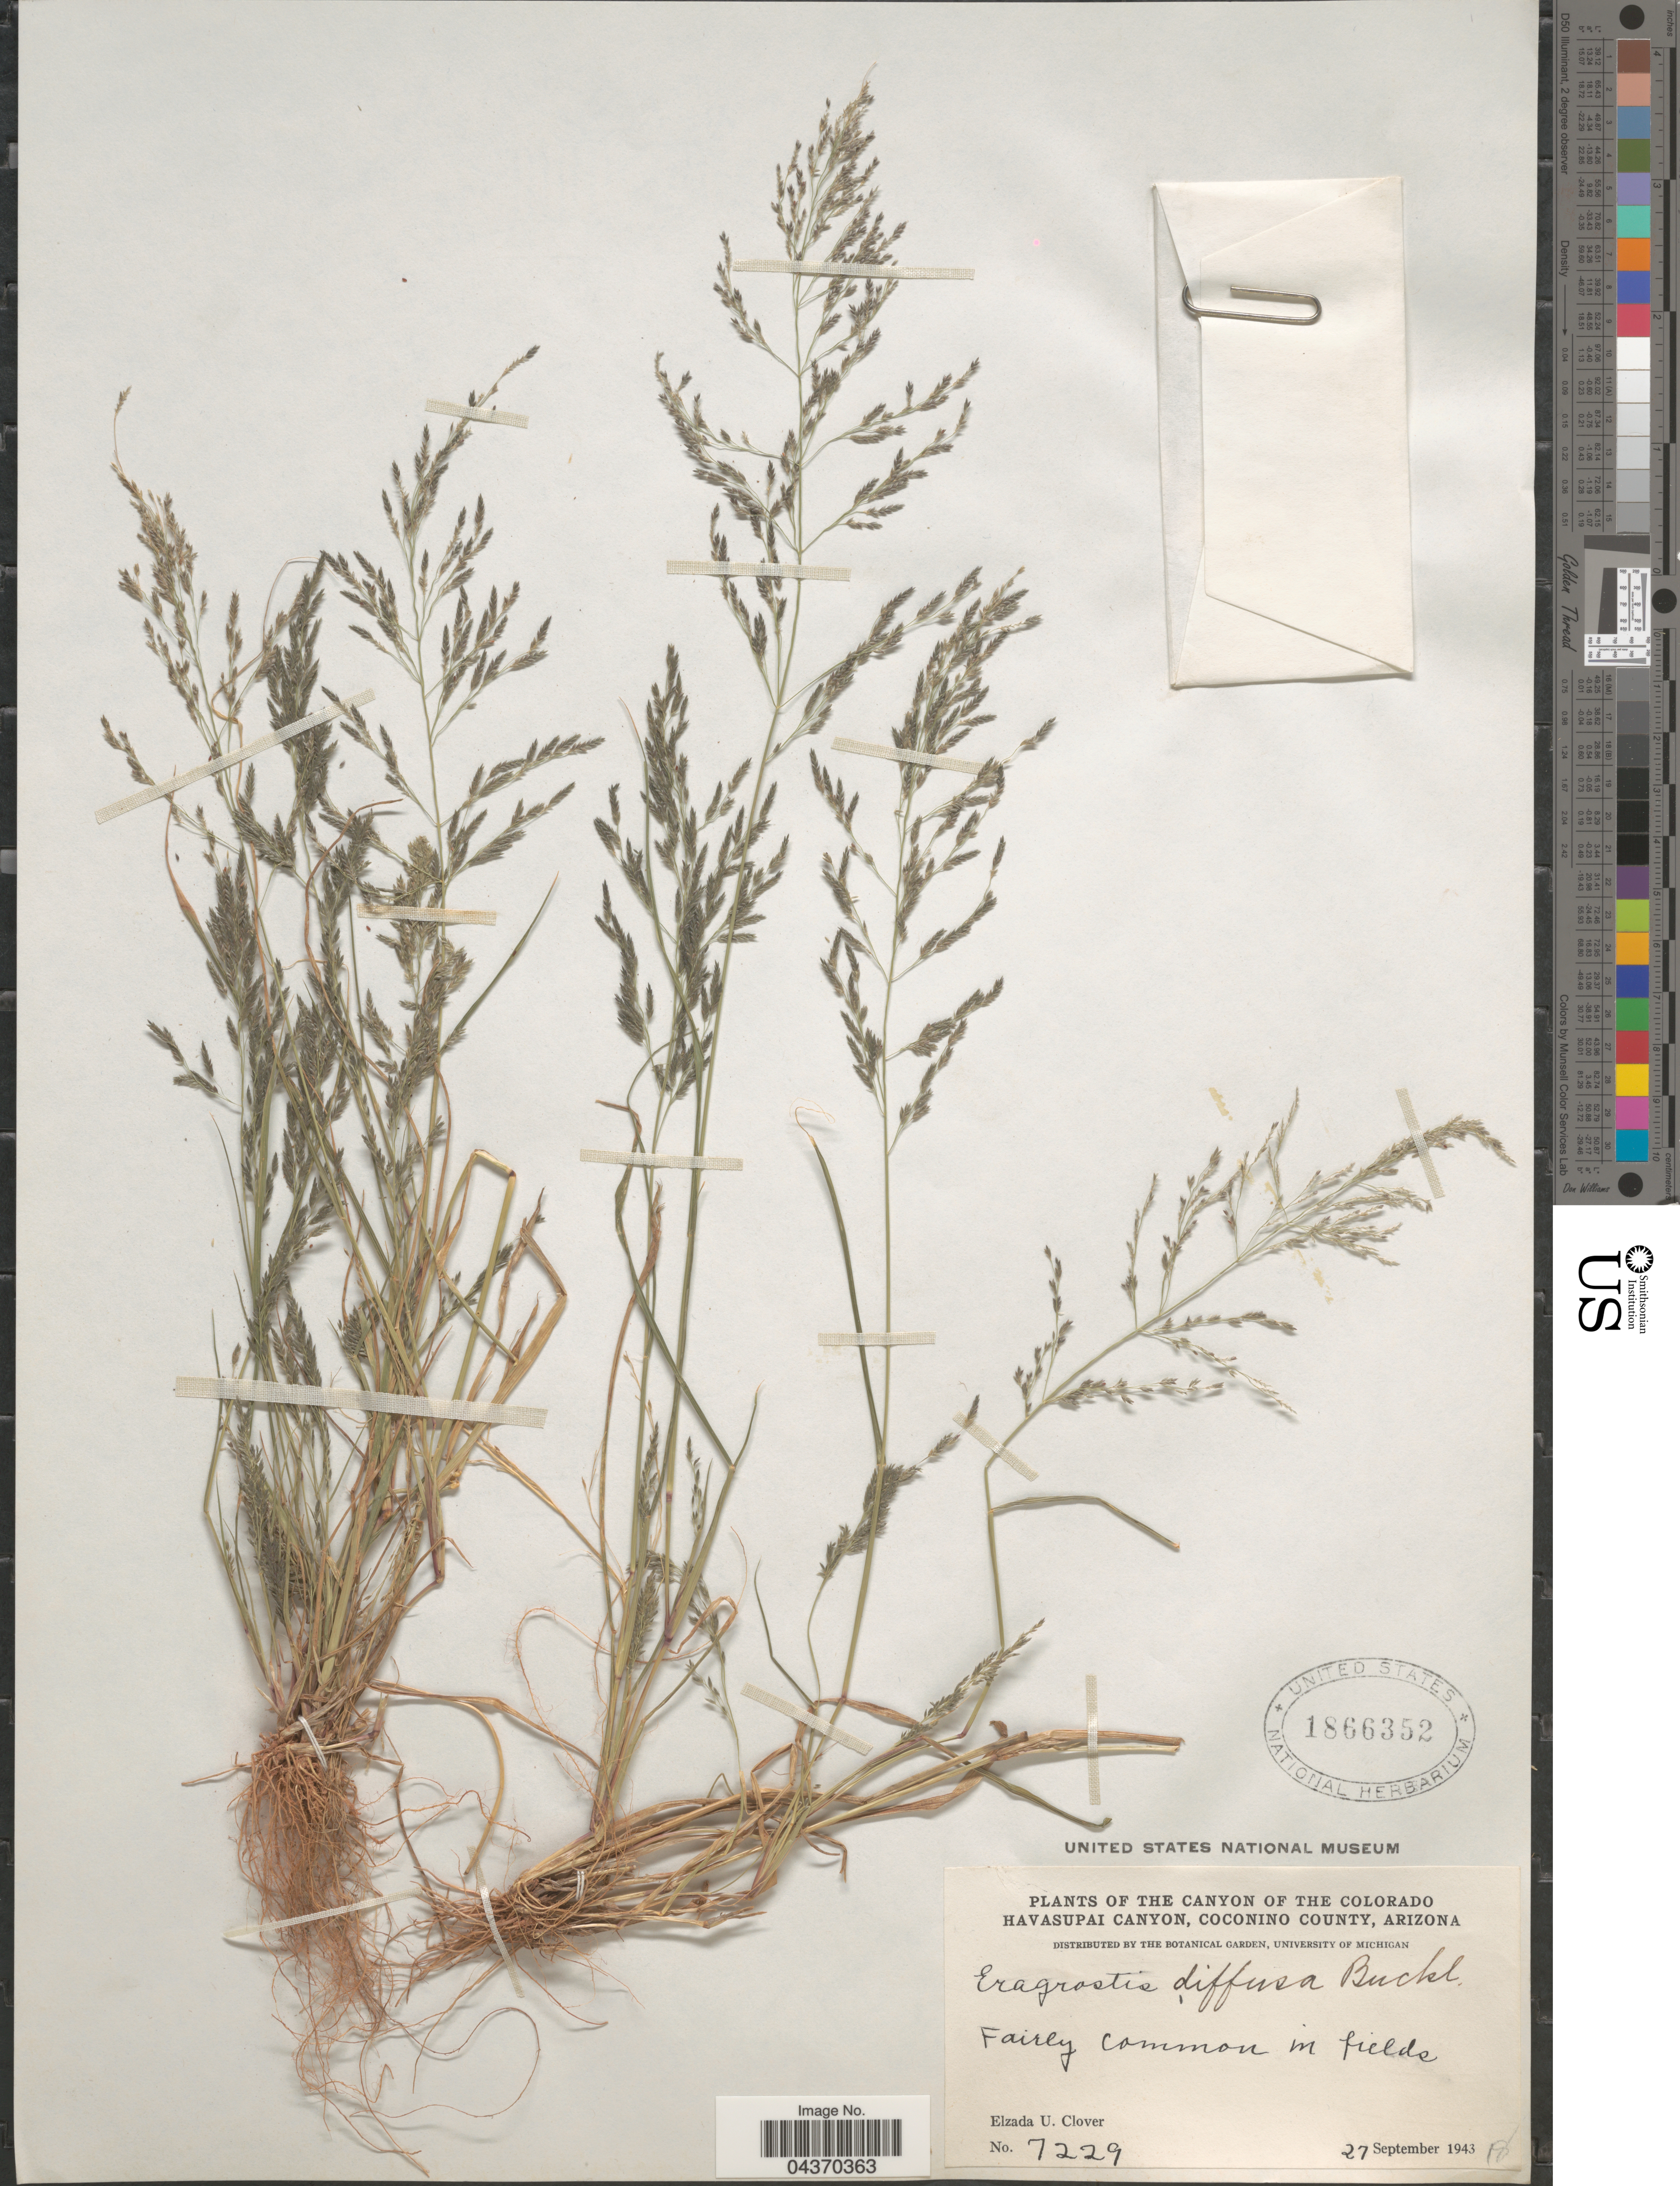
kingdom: Plantae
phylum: Tracheophyta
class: Liliopsida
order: Poales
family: Poaceae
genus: Eragrostis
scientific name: Eragrostis pectinacea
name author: (Michx.) Nees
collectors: E. U. Clover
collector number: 7229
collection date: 1943-09-27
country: United States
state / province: Arizona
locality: The Canyon of the Colorado Havasupai Canyon, Coconino County.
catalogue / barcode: US 1866352